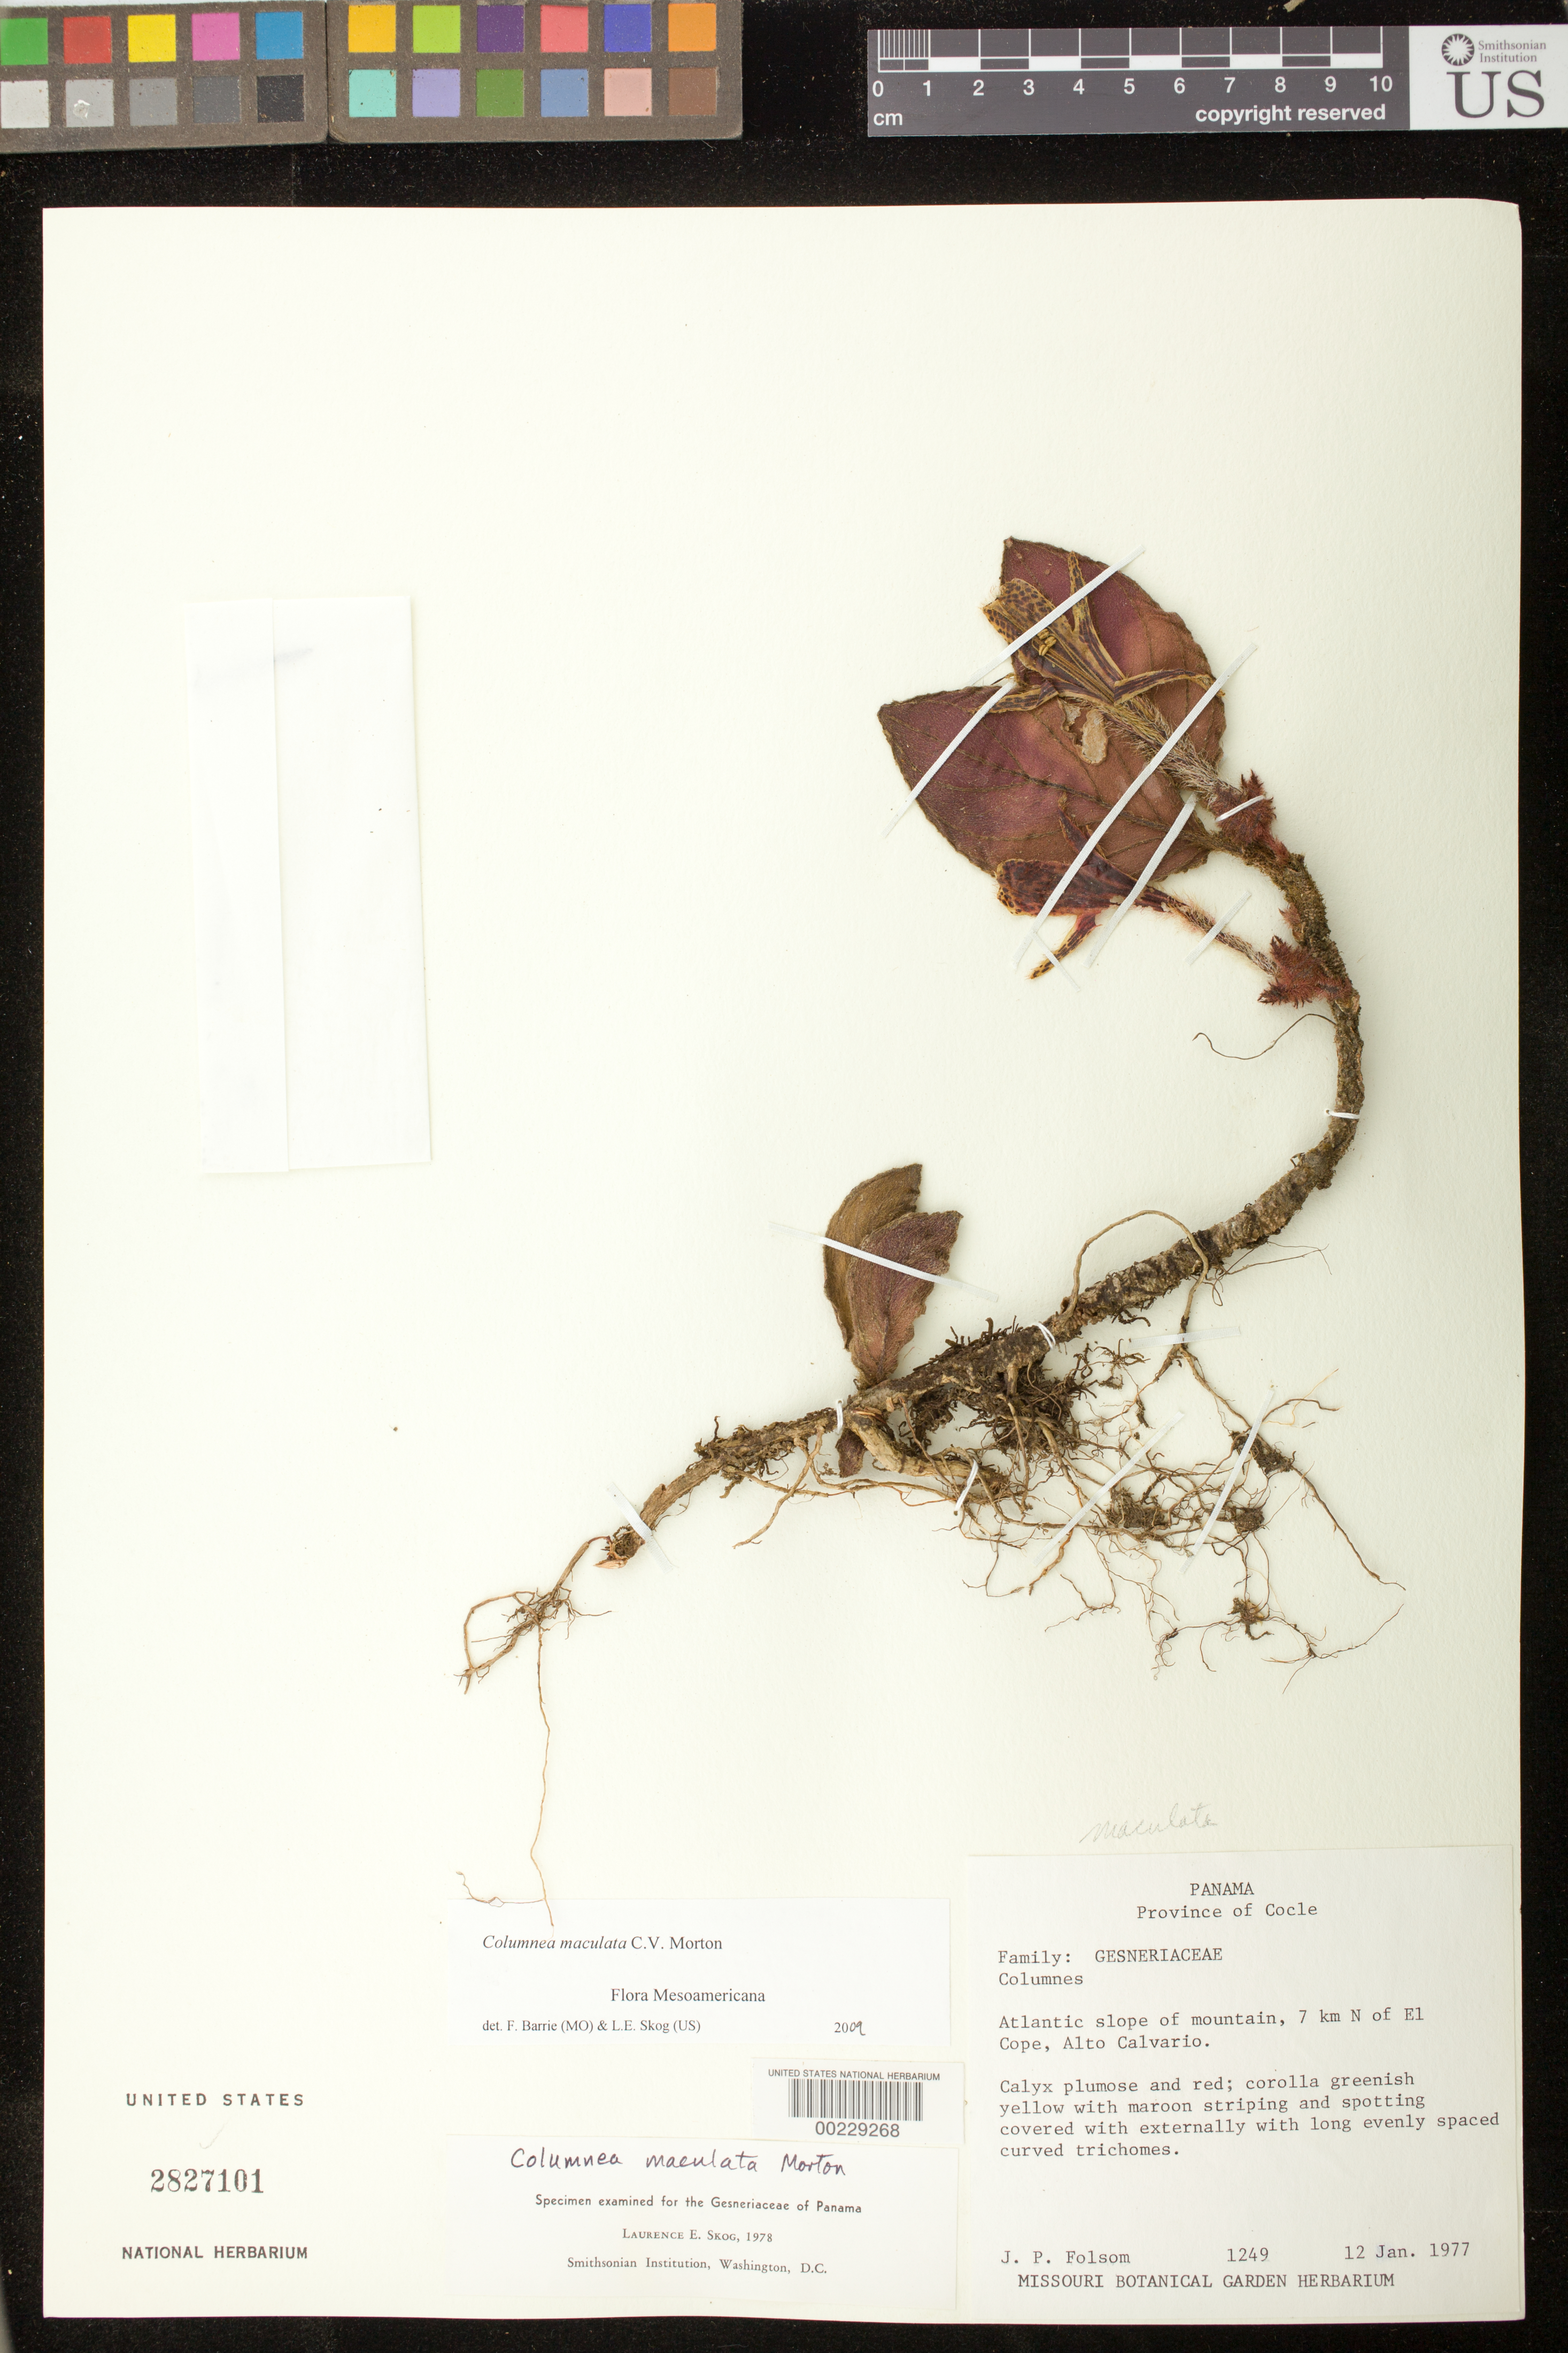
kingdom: Plantae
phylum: Tracheophyta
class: Magnoliopsida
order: Lamiales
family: Gesneriaceae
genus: Columnea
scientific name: Columnea maculata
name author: C.V. Morton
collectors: J. P. Folsom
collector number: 1249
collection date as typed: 12 Jan 1977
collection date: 1977-01-12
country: Panama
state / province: Coclé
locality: Atlantic slope of mountain, 7 km N of El Cope, Alto Calvario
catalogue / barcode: US 2827101